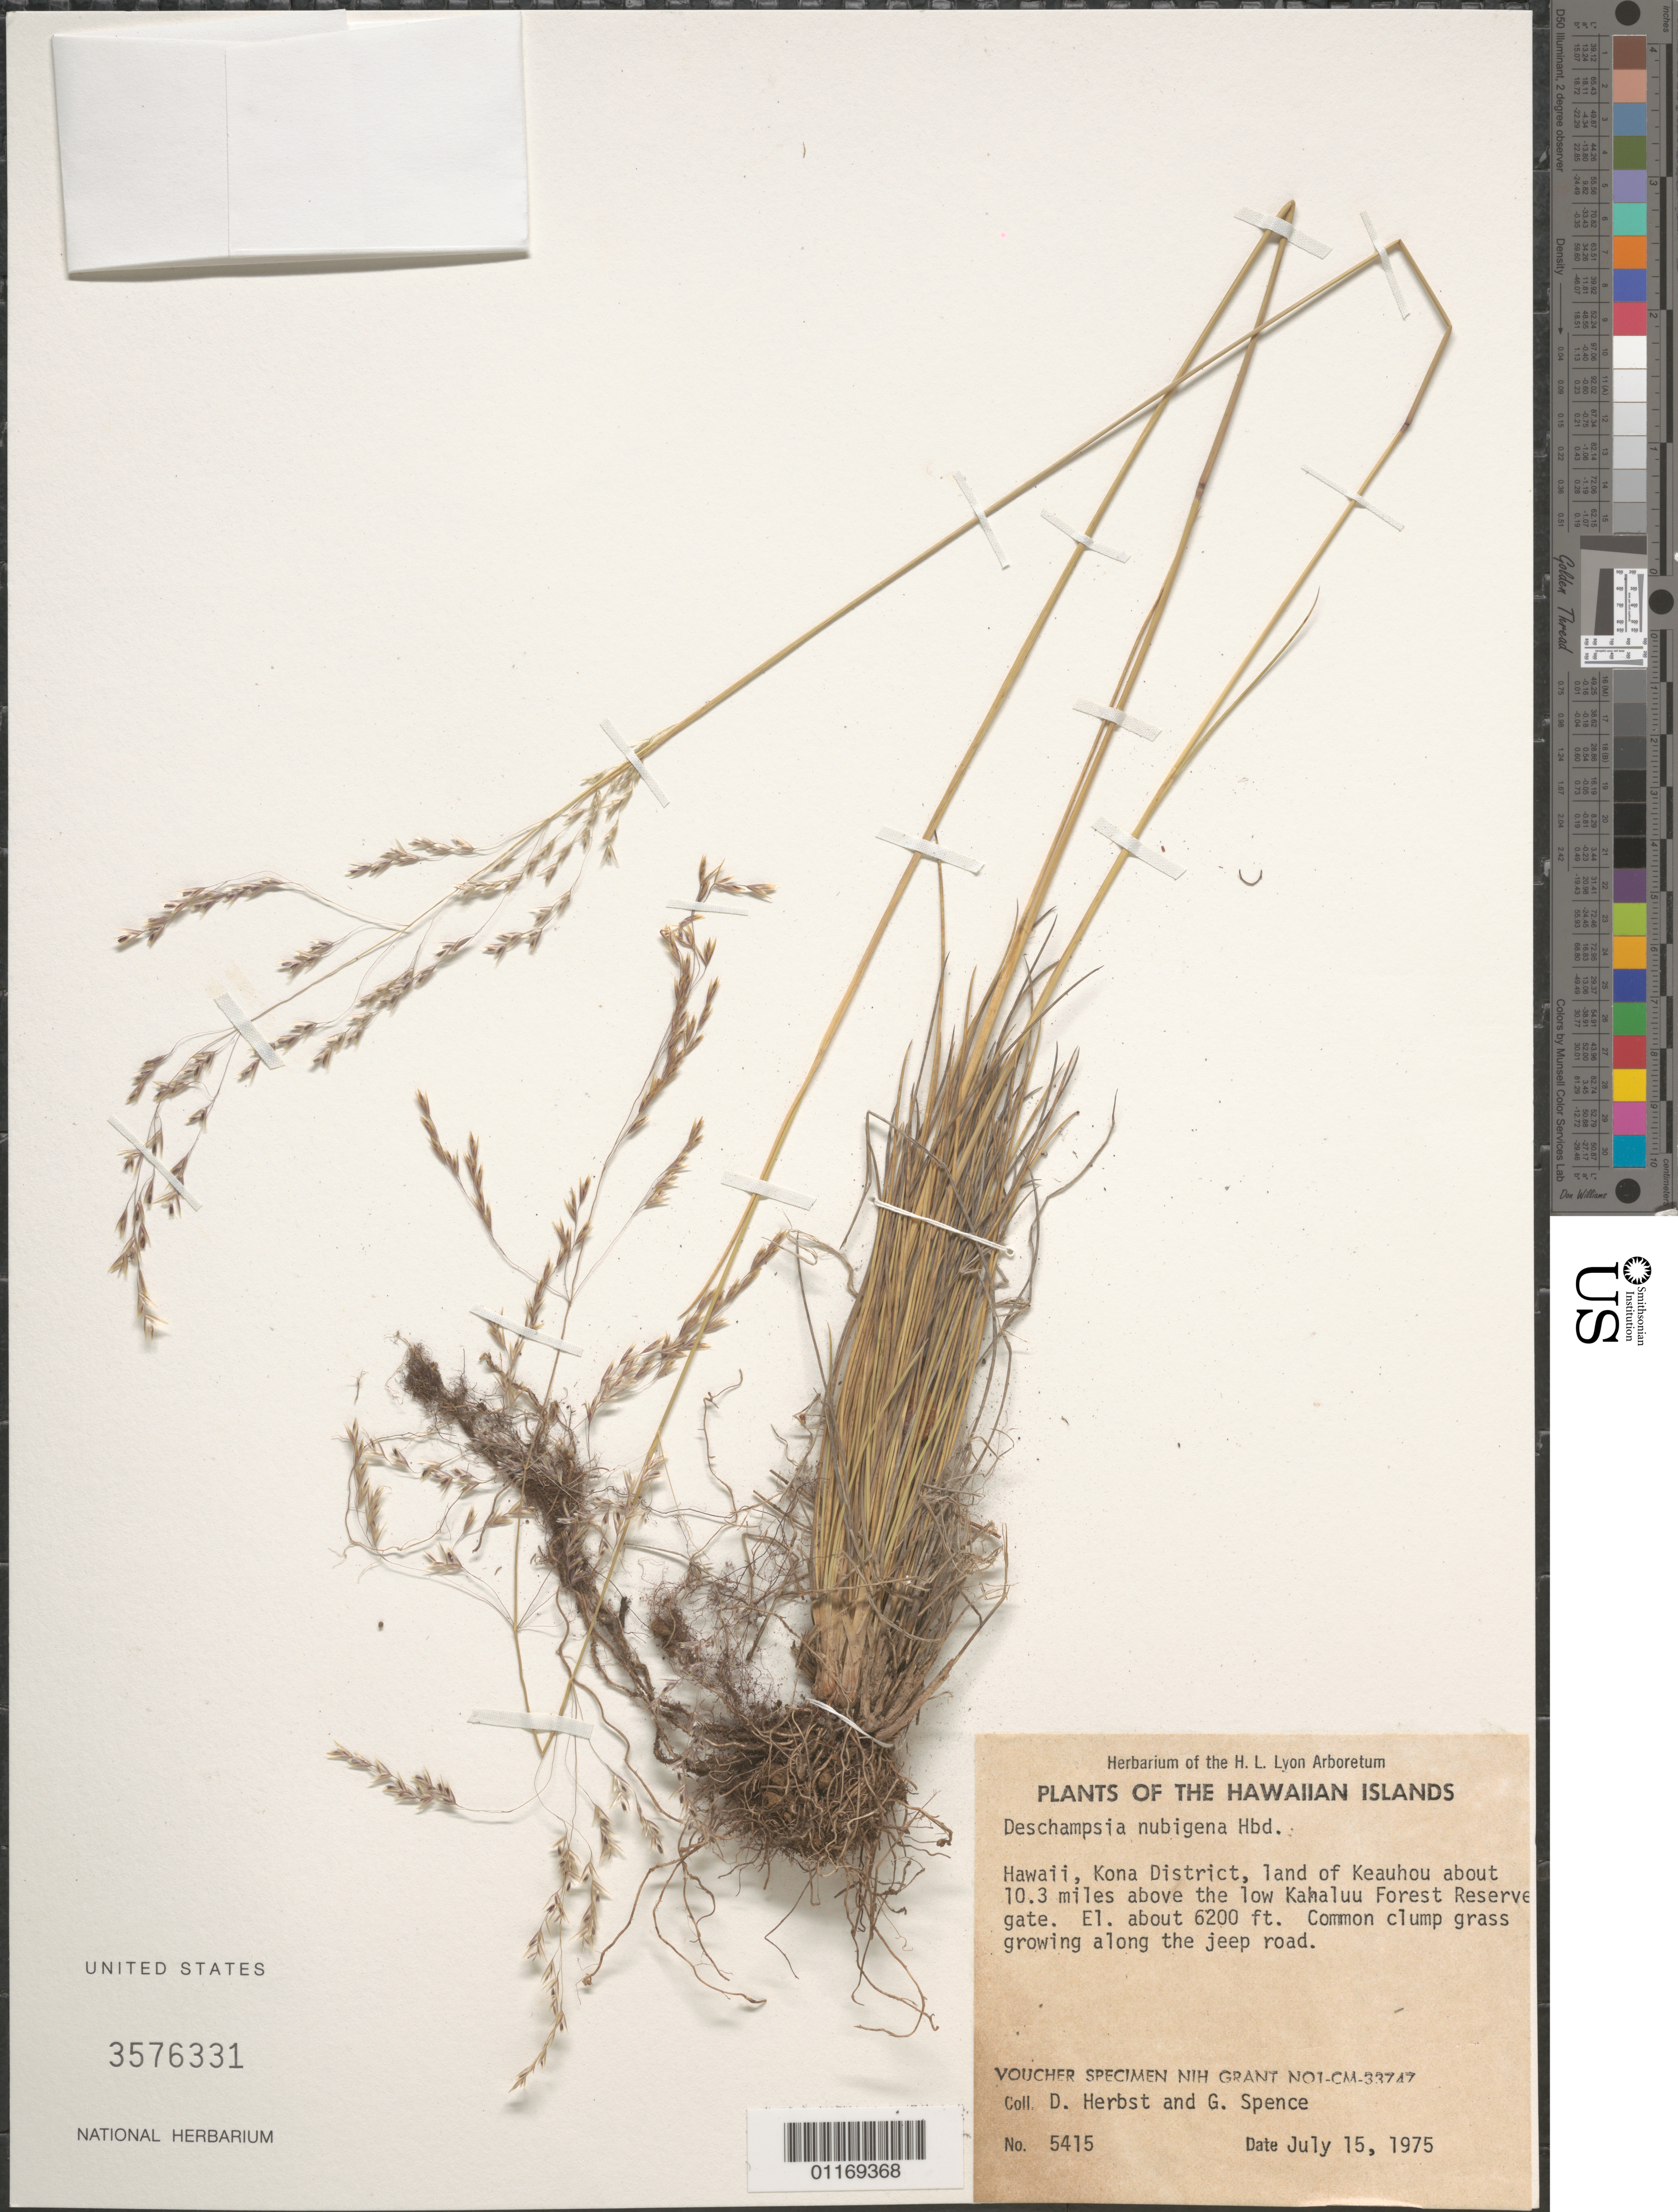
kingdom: Plantae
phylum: Tracheophyta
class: Liliopsida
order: Poales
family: Poaceae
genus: Deschampsia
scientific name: Deschampsia nubigena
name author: Hillebr.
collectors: D. R. Herbst & G. Spence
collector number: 5415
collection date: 1975-07-15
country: United States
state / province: Hawaii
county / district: Hawaii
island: Hawaii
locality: Kona District, Land of Keauhou, about 10.3 miles above the low Kahalu'u Forest Reserve gate, growing along jeep road.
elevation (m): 1890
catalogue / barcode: US 3576331